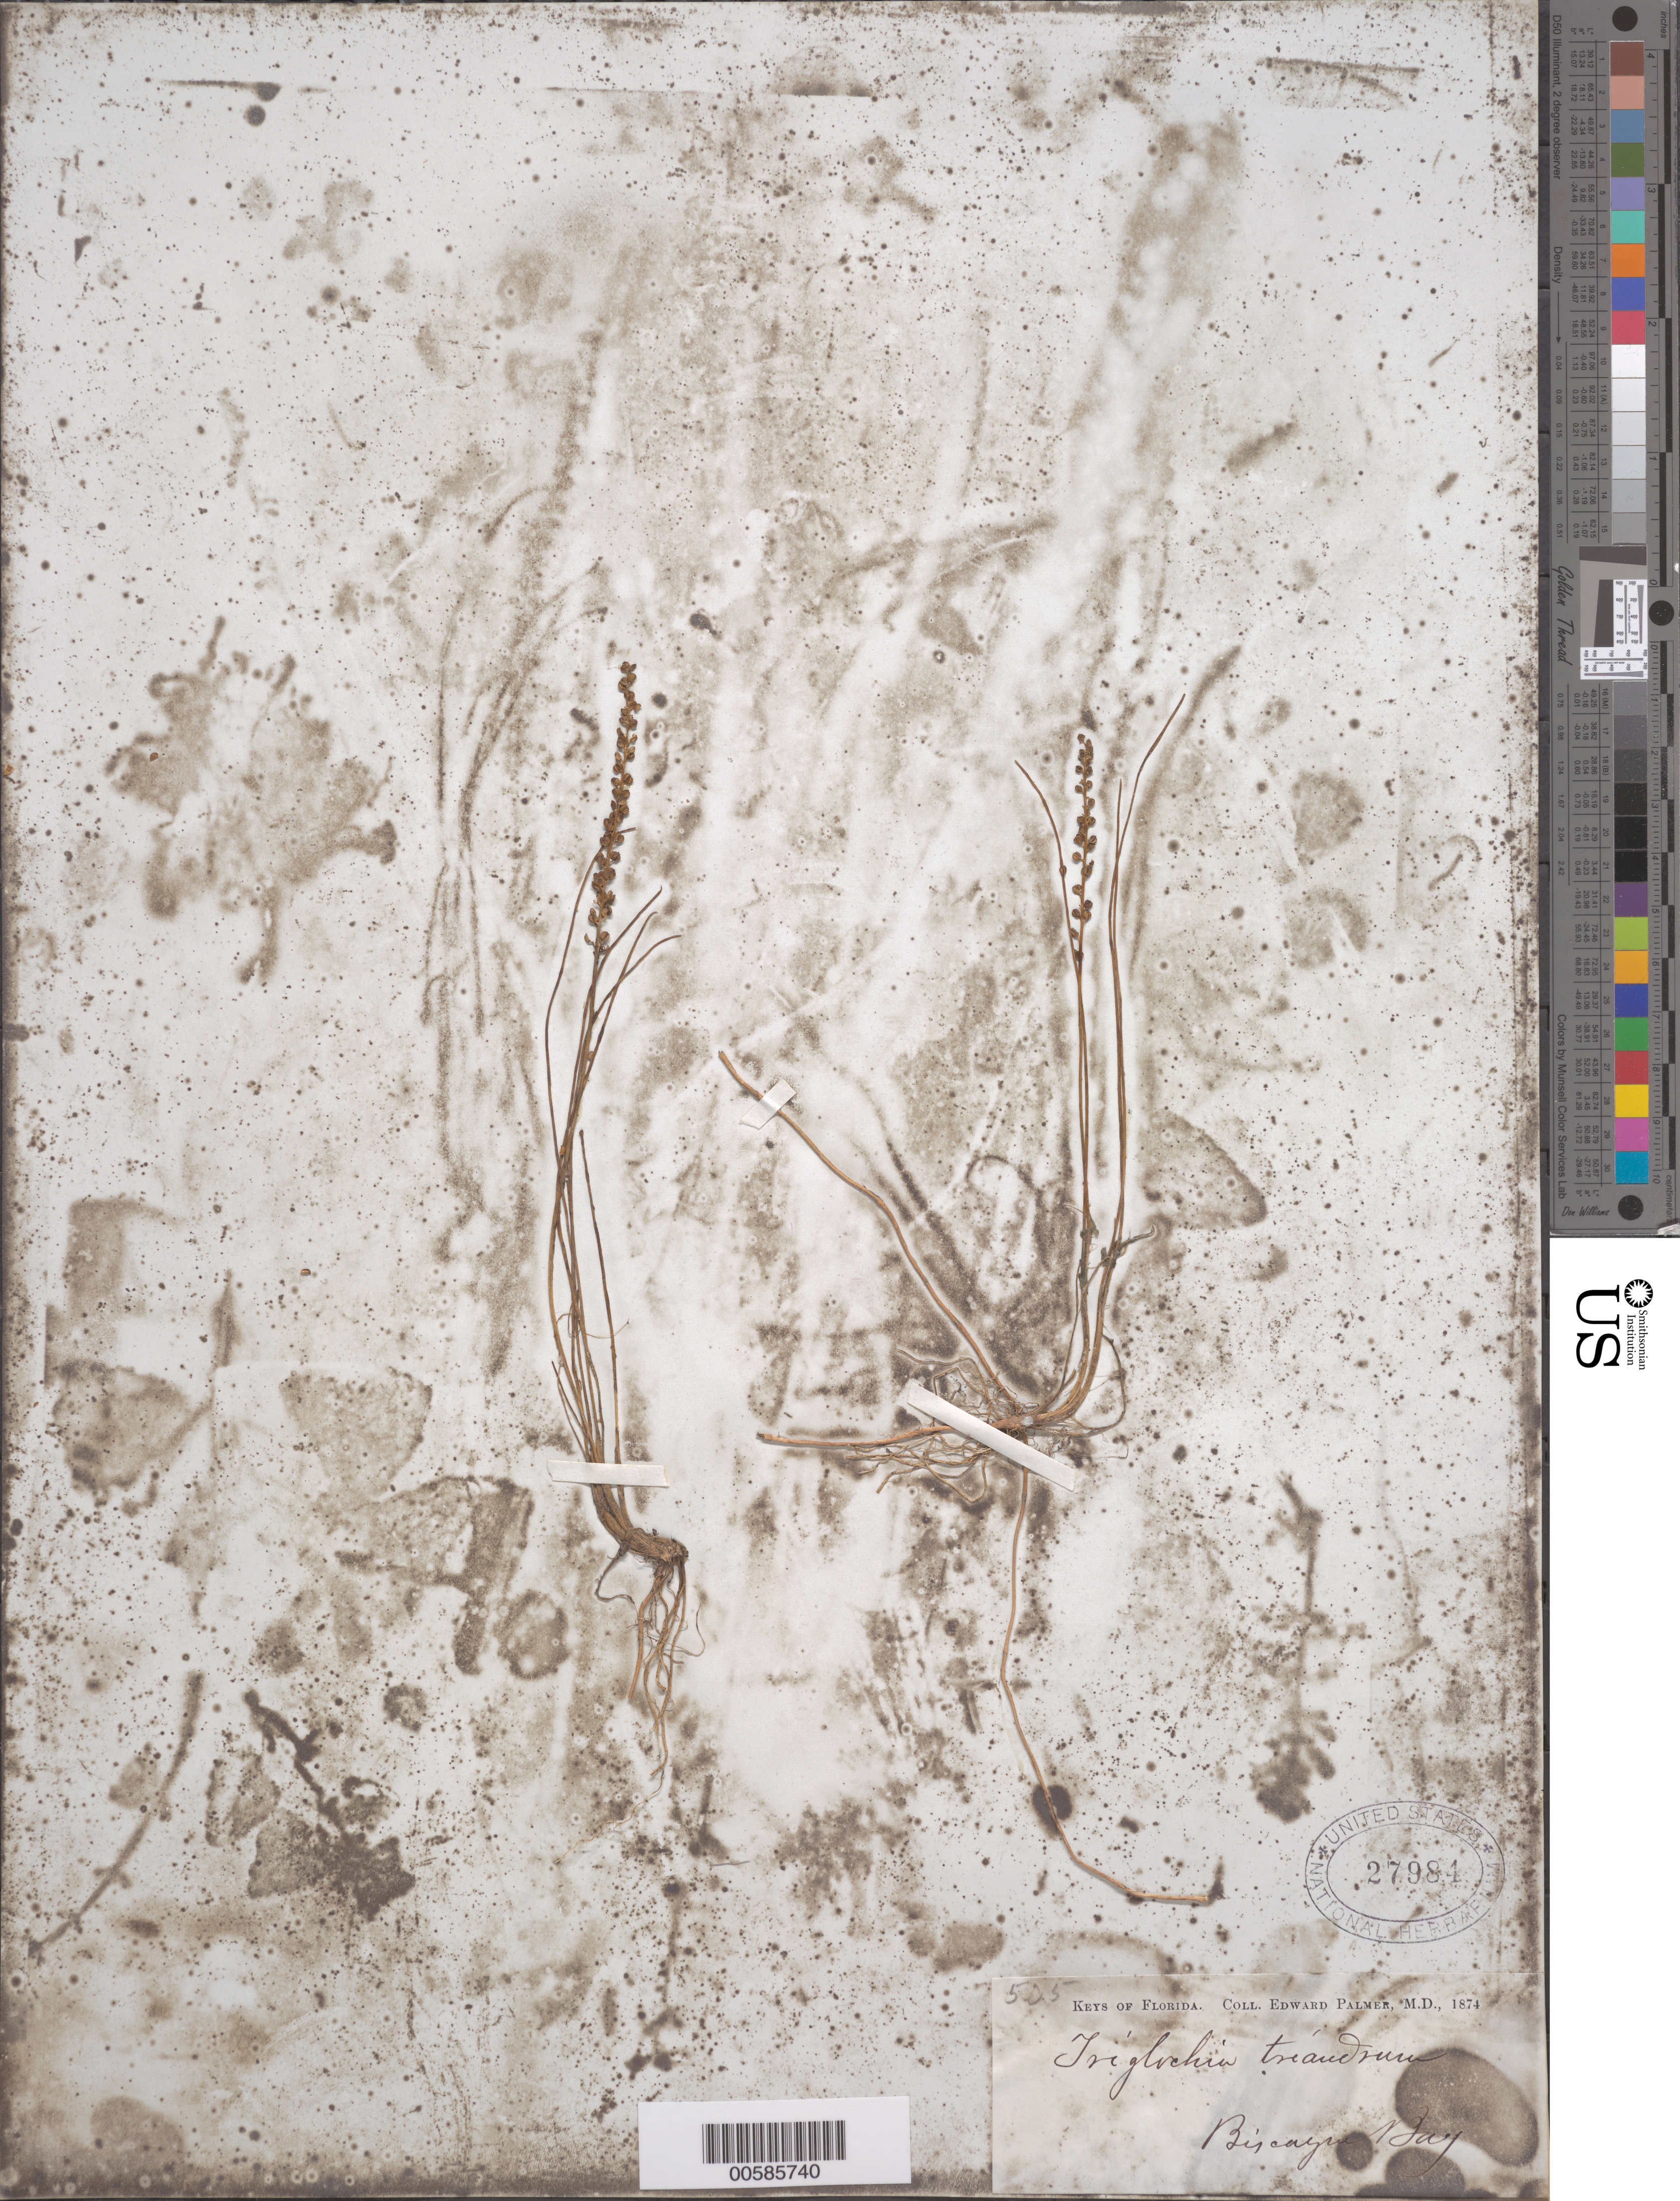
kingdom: Plantae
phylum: Tracheophyta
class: Liliopsida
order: Alismatales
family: Juncaginaceae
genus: Triglochin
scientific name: Triglochin striata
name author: Ruiz & Pav.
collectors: E. Palmer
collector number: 525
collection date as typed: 1874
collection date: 1874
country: United States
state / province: Florida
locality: Biscayne Bay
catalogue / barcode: US 27984